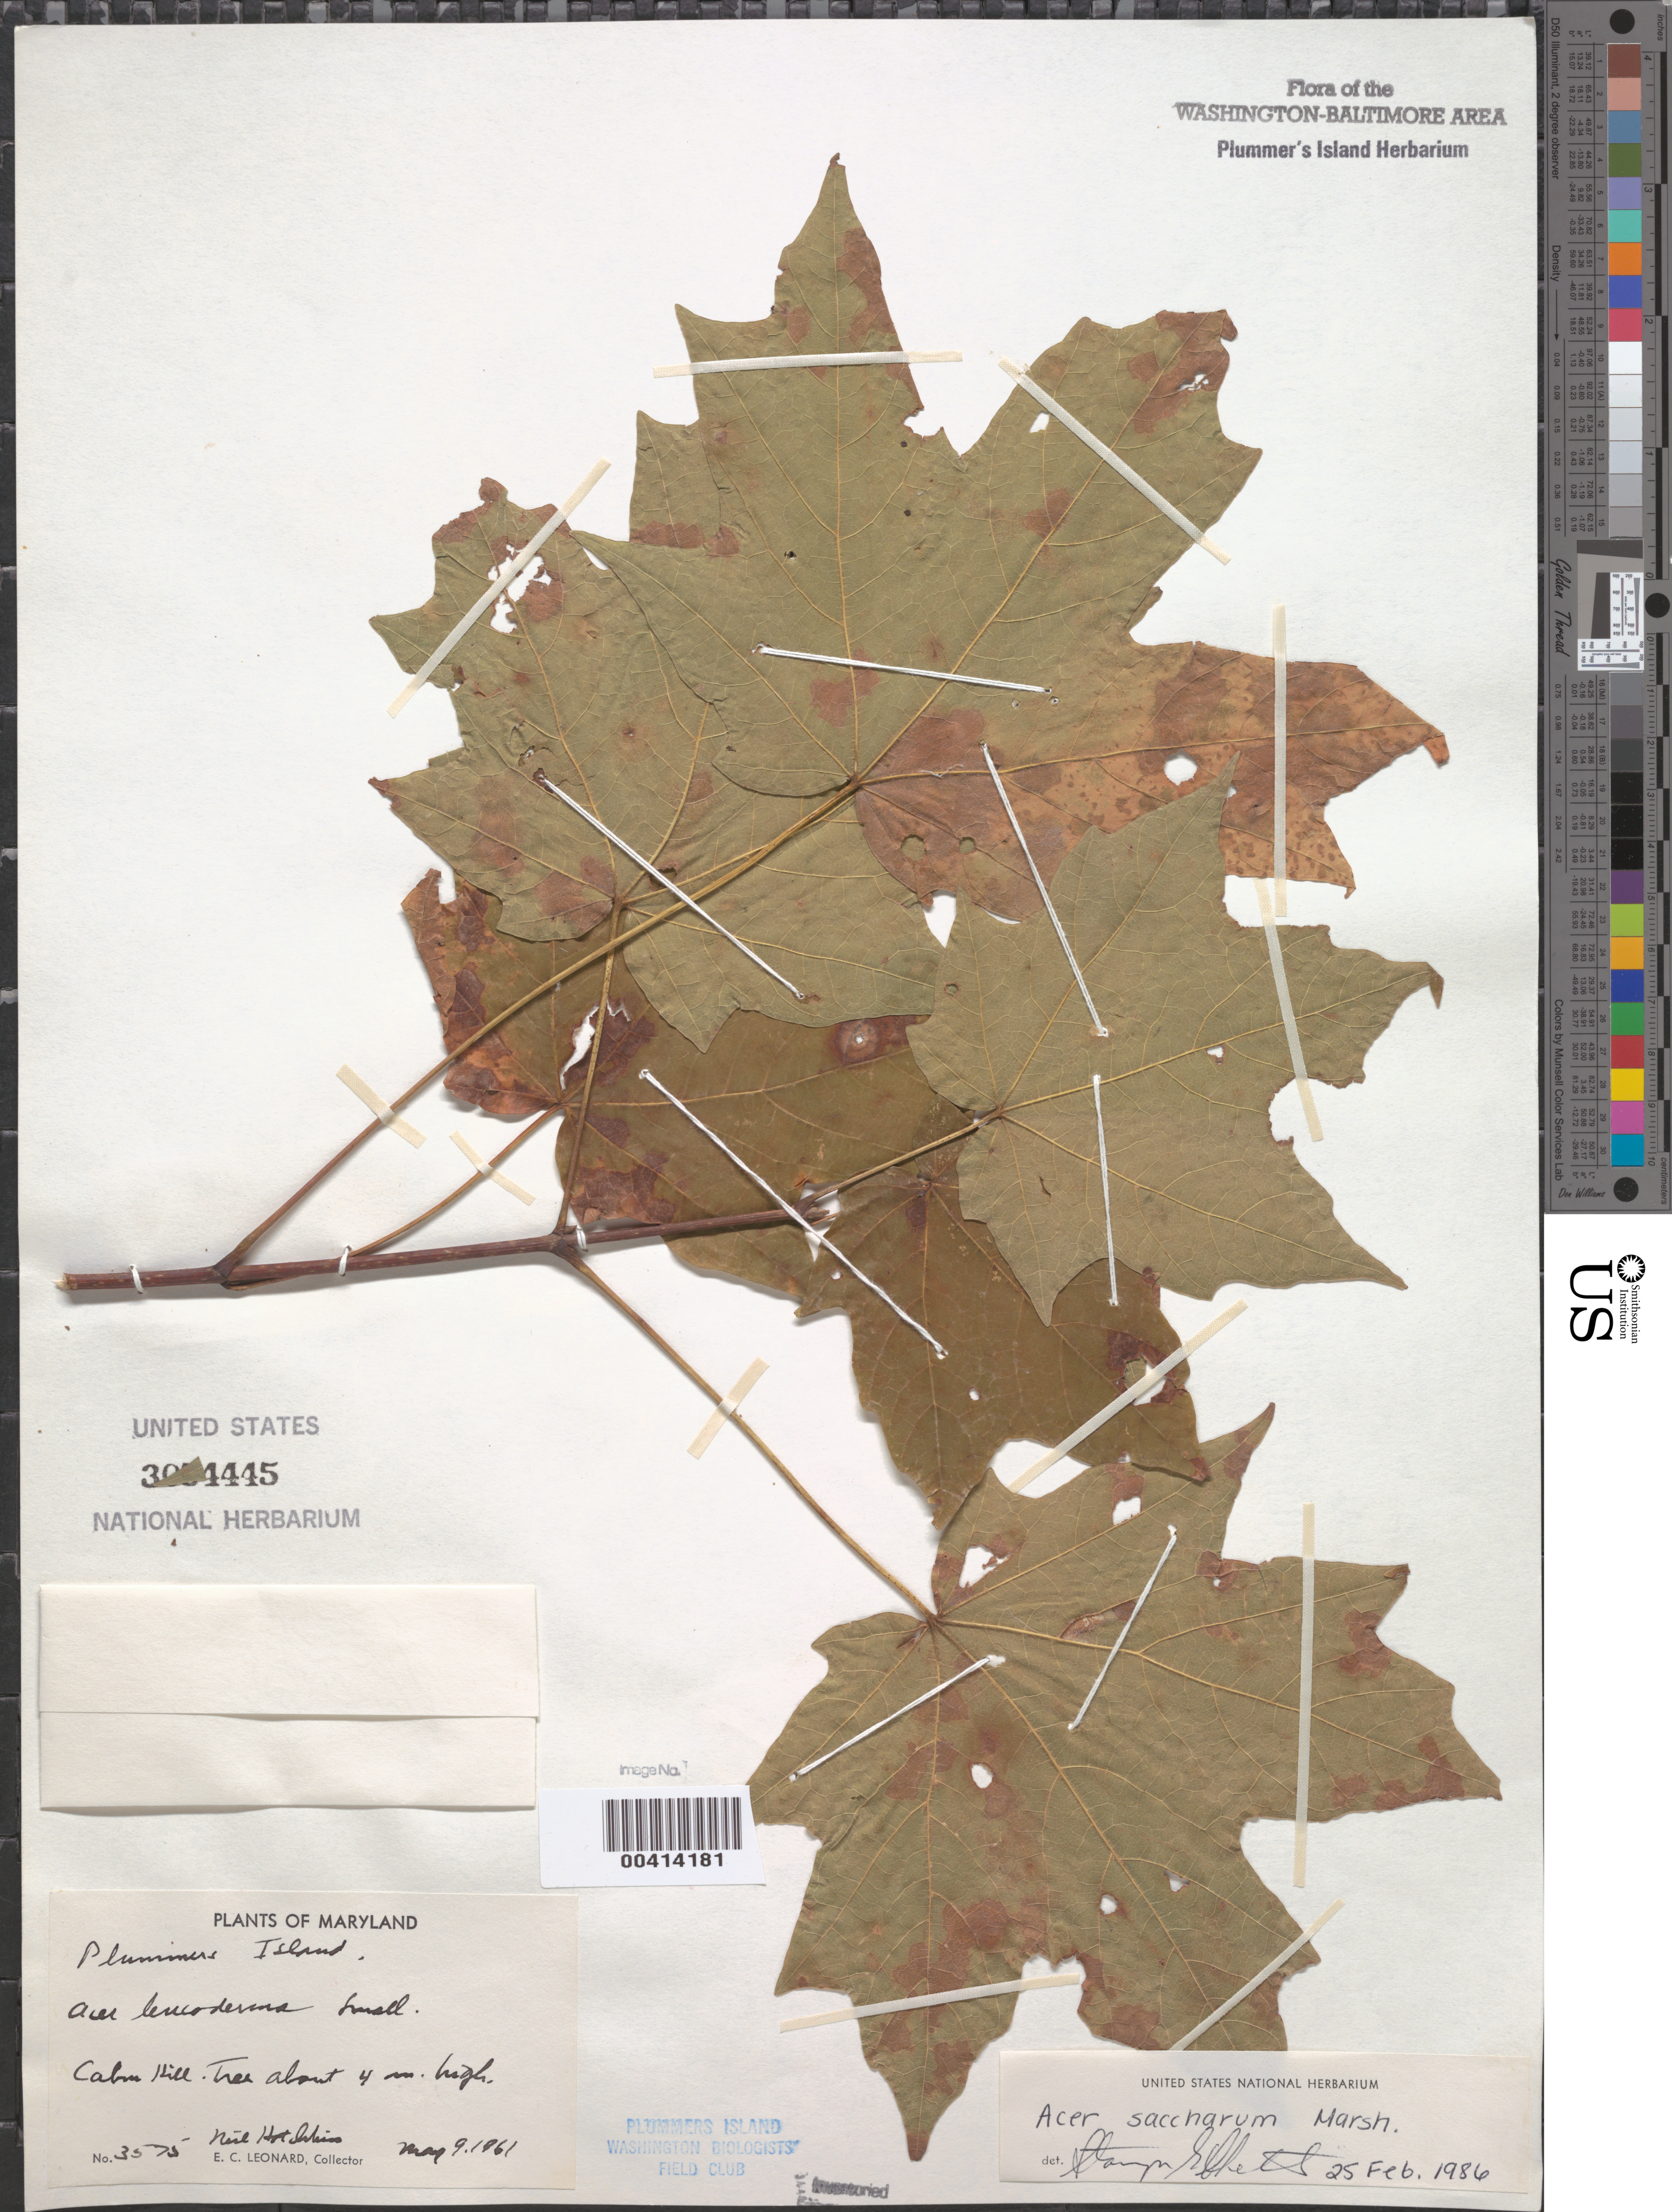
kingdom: Plantae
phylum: Tracheophyta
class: Magnoliopsida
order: Sapindales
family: Sapindaceae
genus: Acer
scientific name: Acer saccharum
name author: Marshall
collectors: E. C. Leonard & N. Hotchkiss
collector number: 3575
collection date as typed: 09 May 1961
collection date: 1961-05-09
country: United States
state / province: Maryland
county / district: Montgomery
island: Plummers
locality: Plummer's Island; Cabin Hill C. & O. Canal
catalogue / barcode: US 3054445